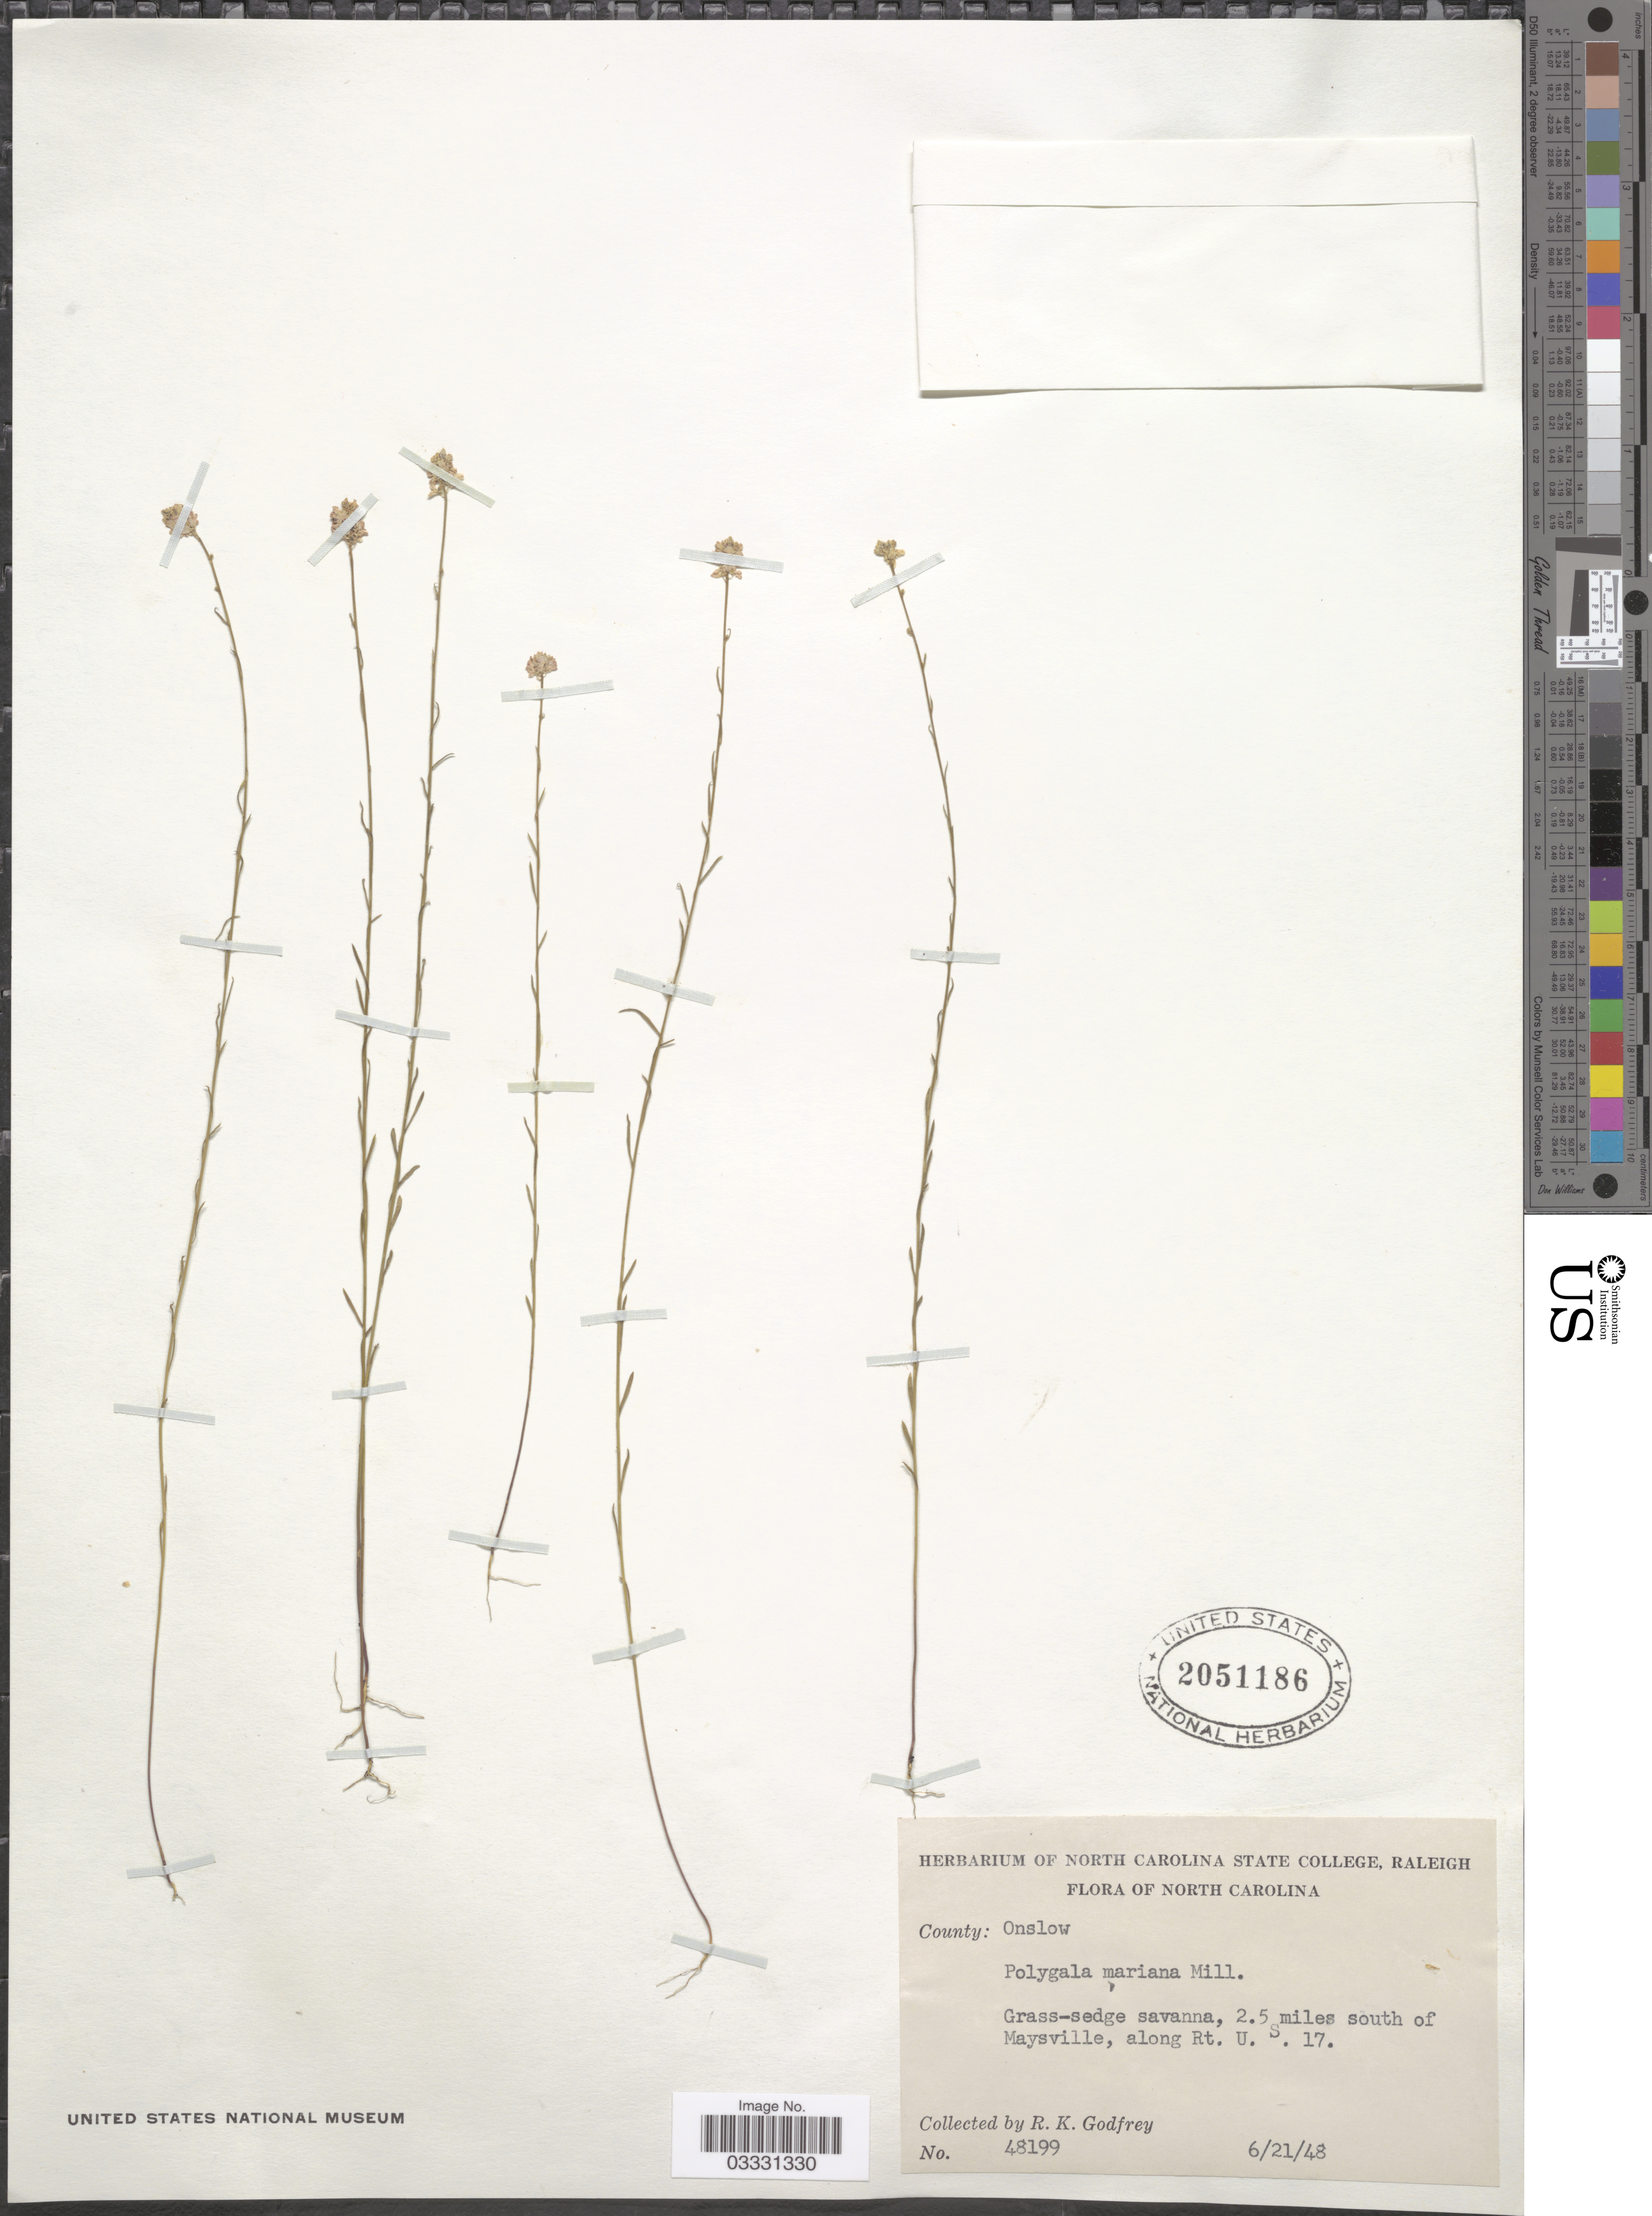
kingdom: Plantae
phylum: Tracheophyta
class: Magnoliopsida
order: Fabales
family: Polygalaceae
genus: Polygala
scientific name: Polygala mariana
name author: Mill.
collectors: R. K. Godfrey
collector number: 48199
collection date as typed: Transcribed d/m/y: 21/6/48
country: United States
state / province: North Carolina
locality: County: Onslow. 2.5 miles south of Maysville, along Rt. U. S. 17.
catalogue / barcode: US 2051186